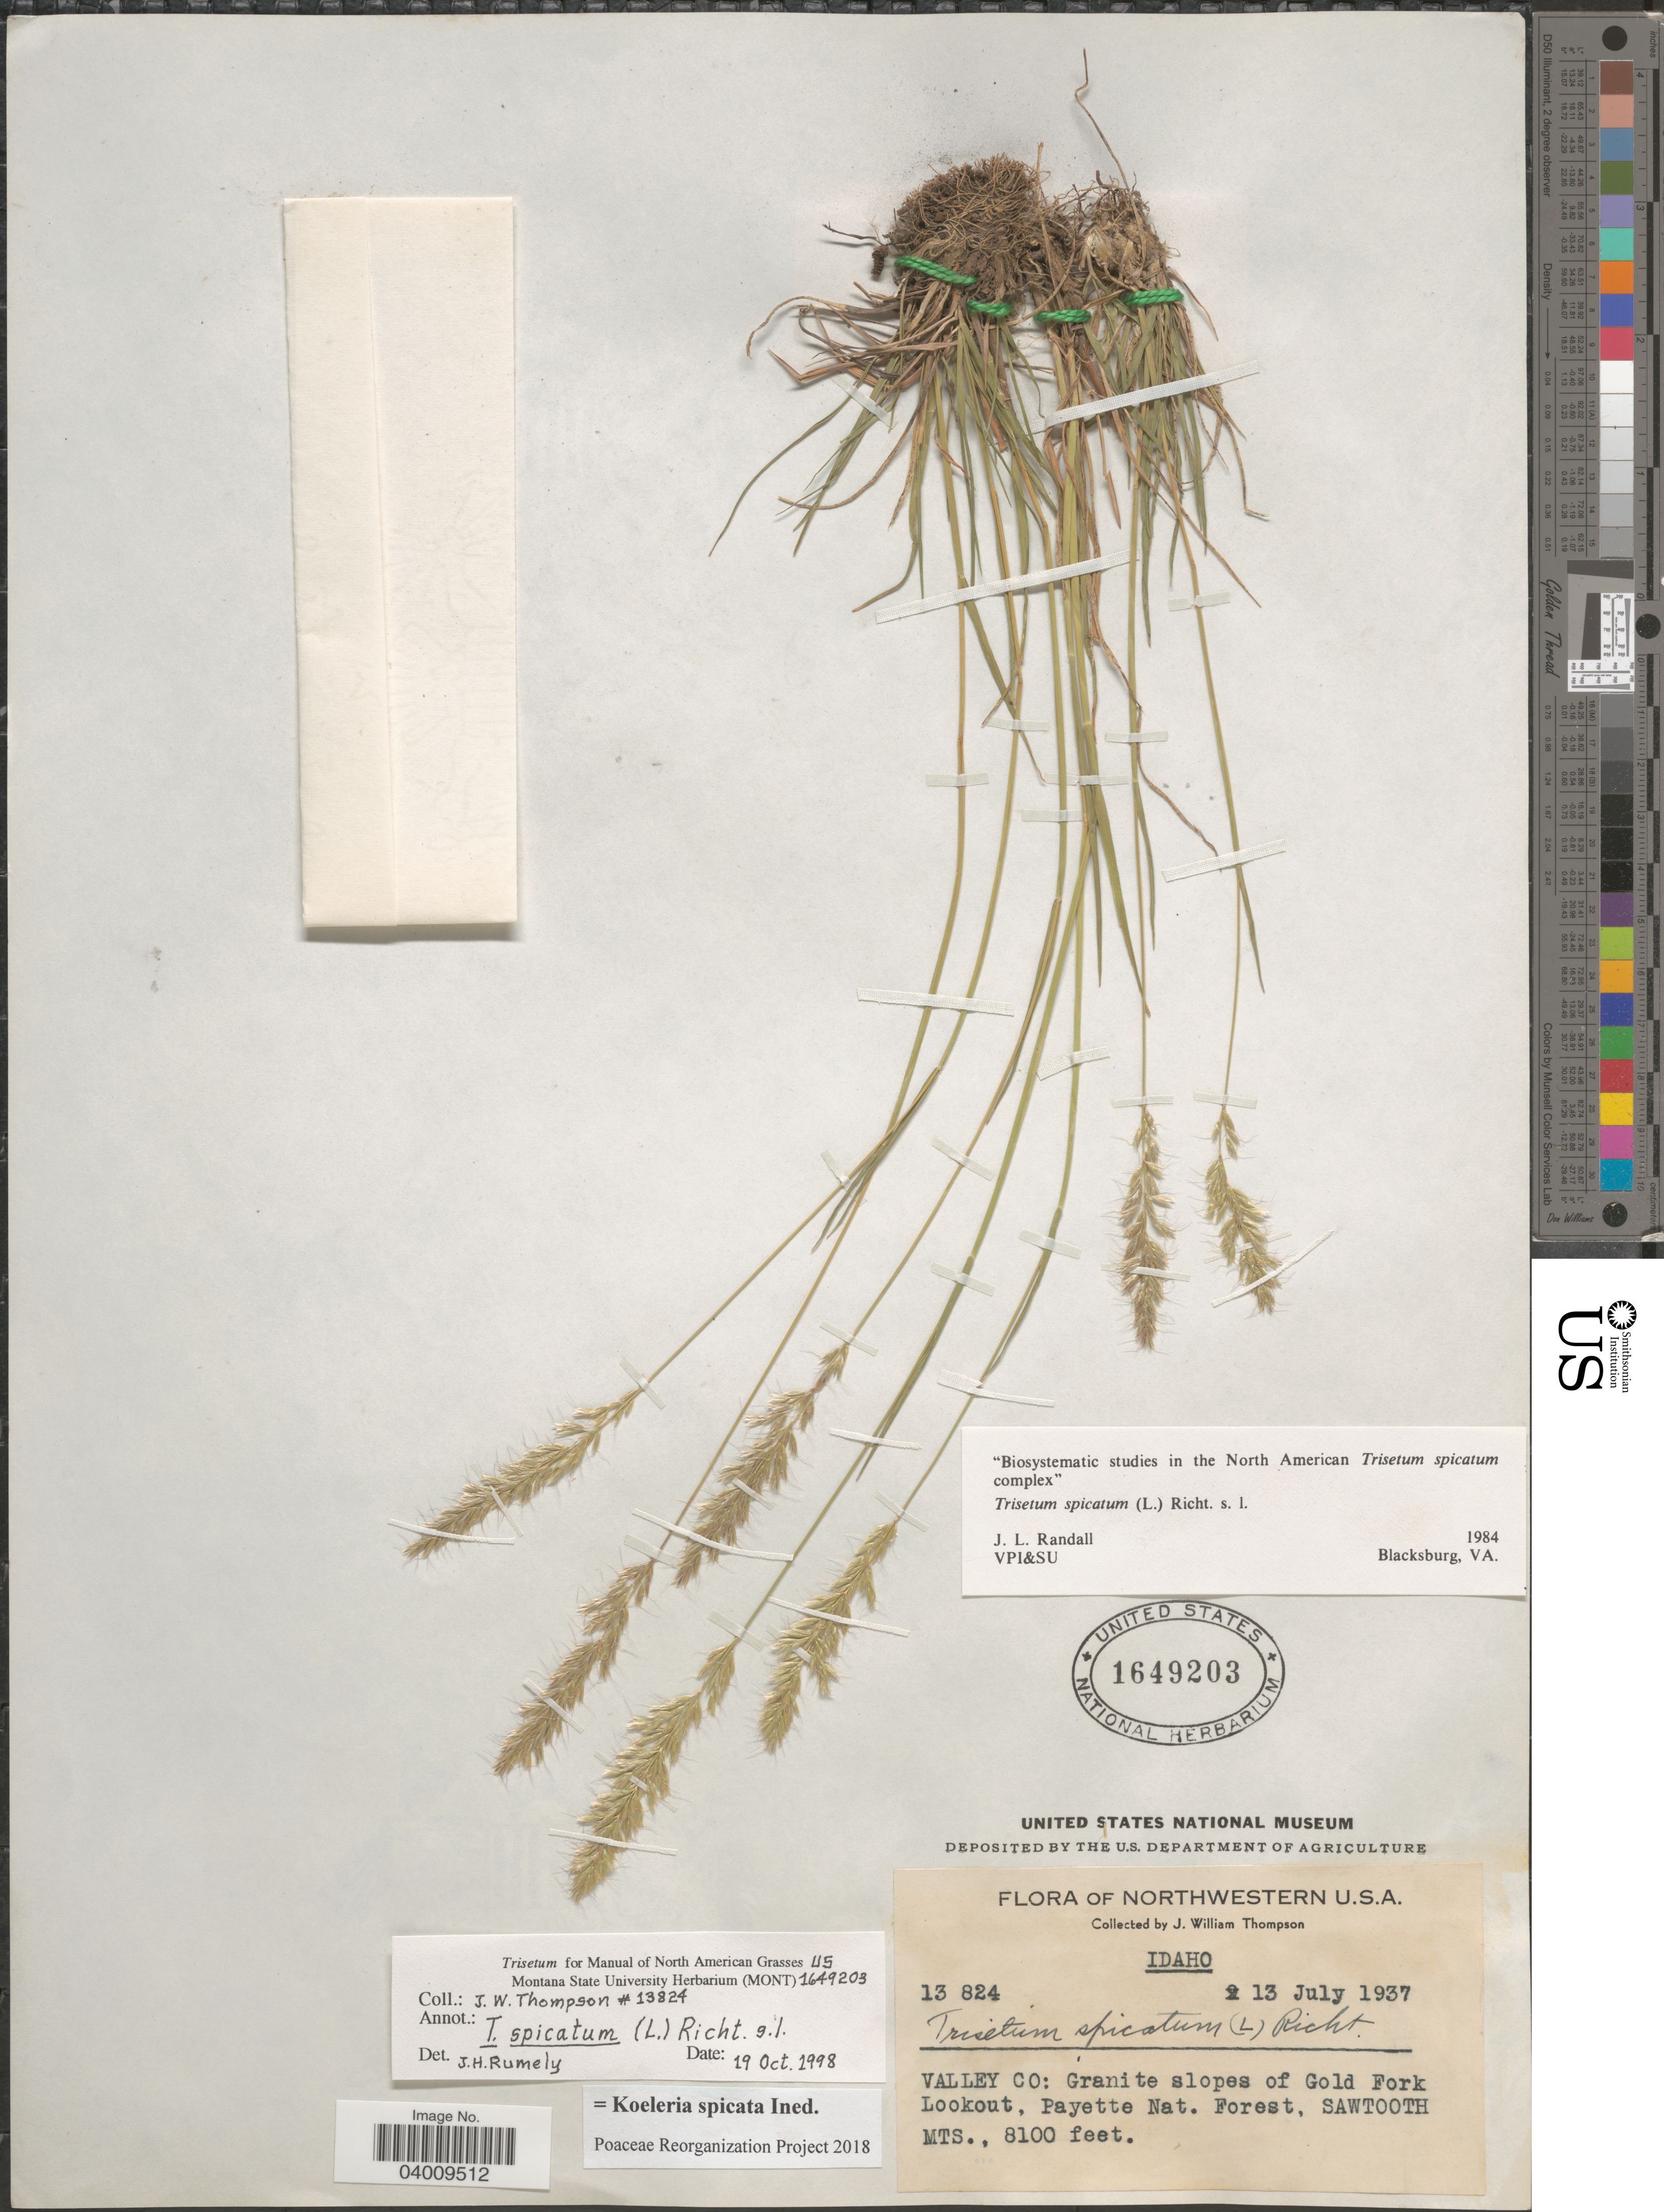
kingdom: Plantae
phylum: Tracheophyta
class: Liliopsida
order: Poales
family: Poaceae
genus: Koeleria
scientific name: Koeleria spicata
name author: (L.) Barberá et al.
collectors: J. W. Thompson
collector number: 13824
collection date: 1937-07-13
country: United States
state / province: Idaho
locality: Northwestern U.S.A. Valley Co: Granite slopes of Gold Fork Lookout, Payette Nat. Forest. Sawtooth Mts.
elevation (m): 2469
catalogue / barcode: US 1649203